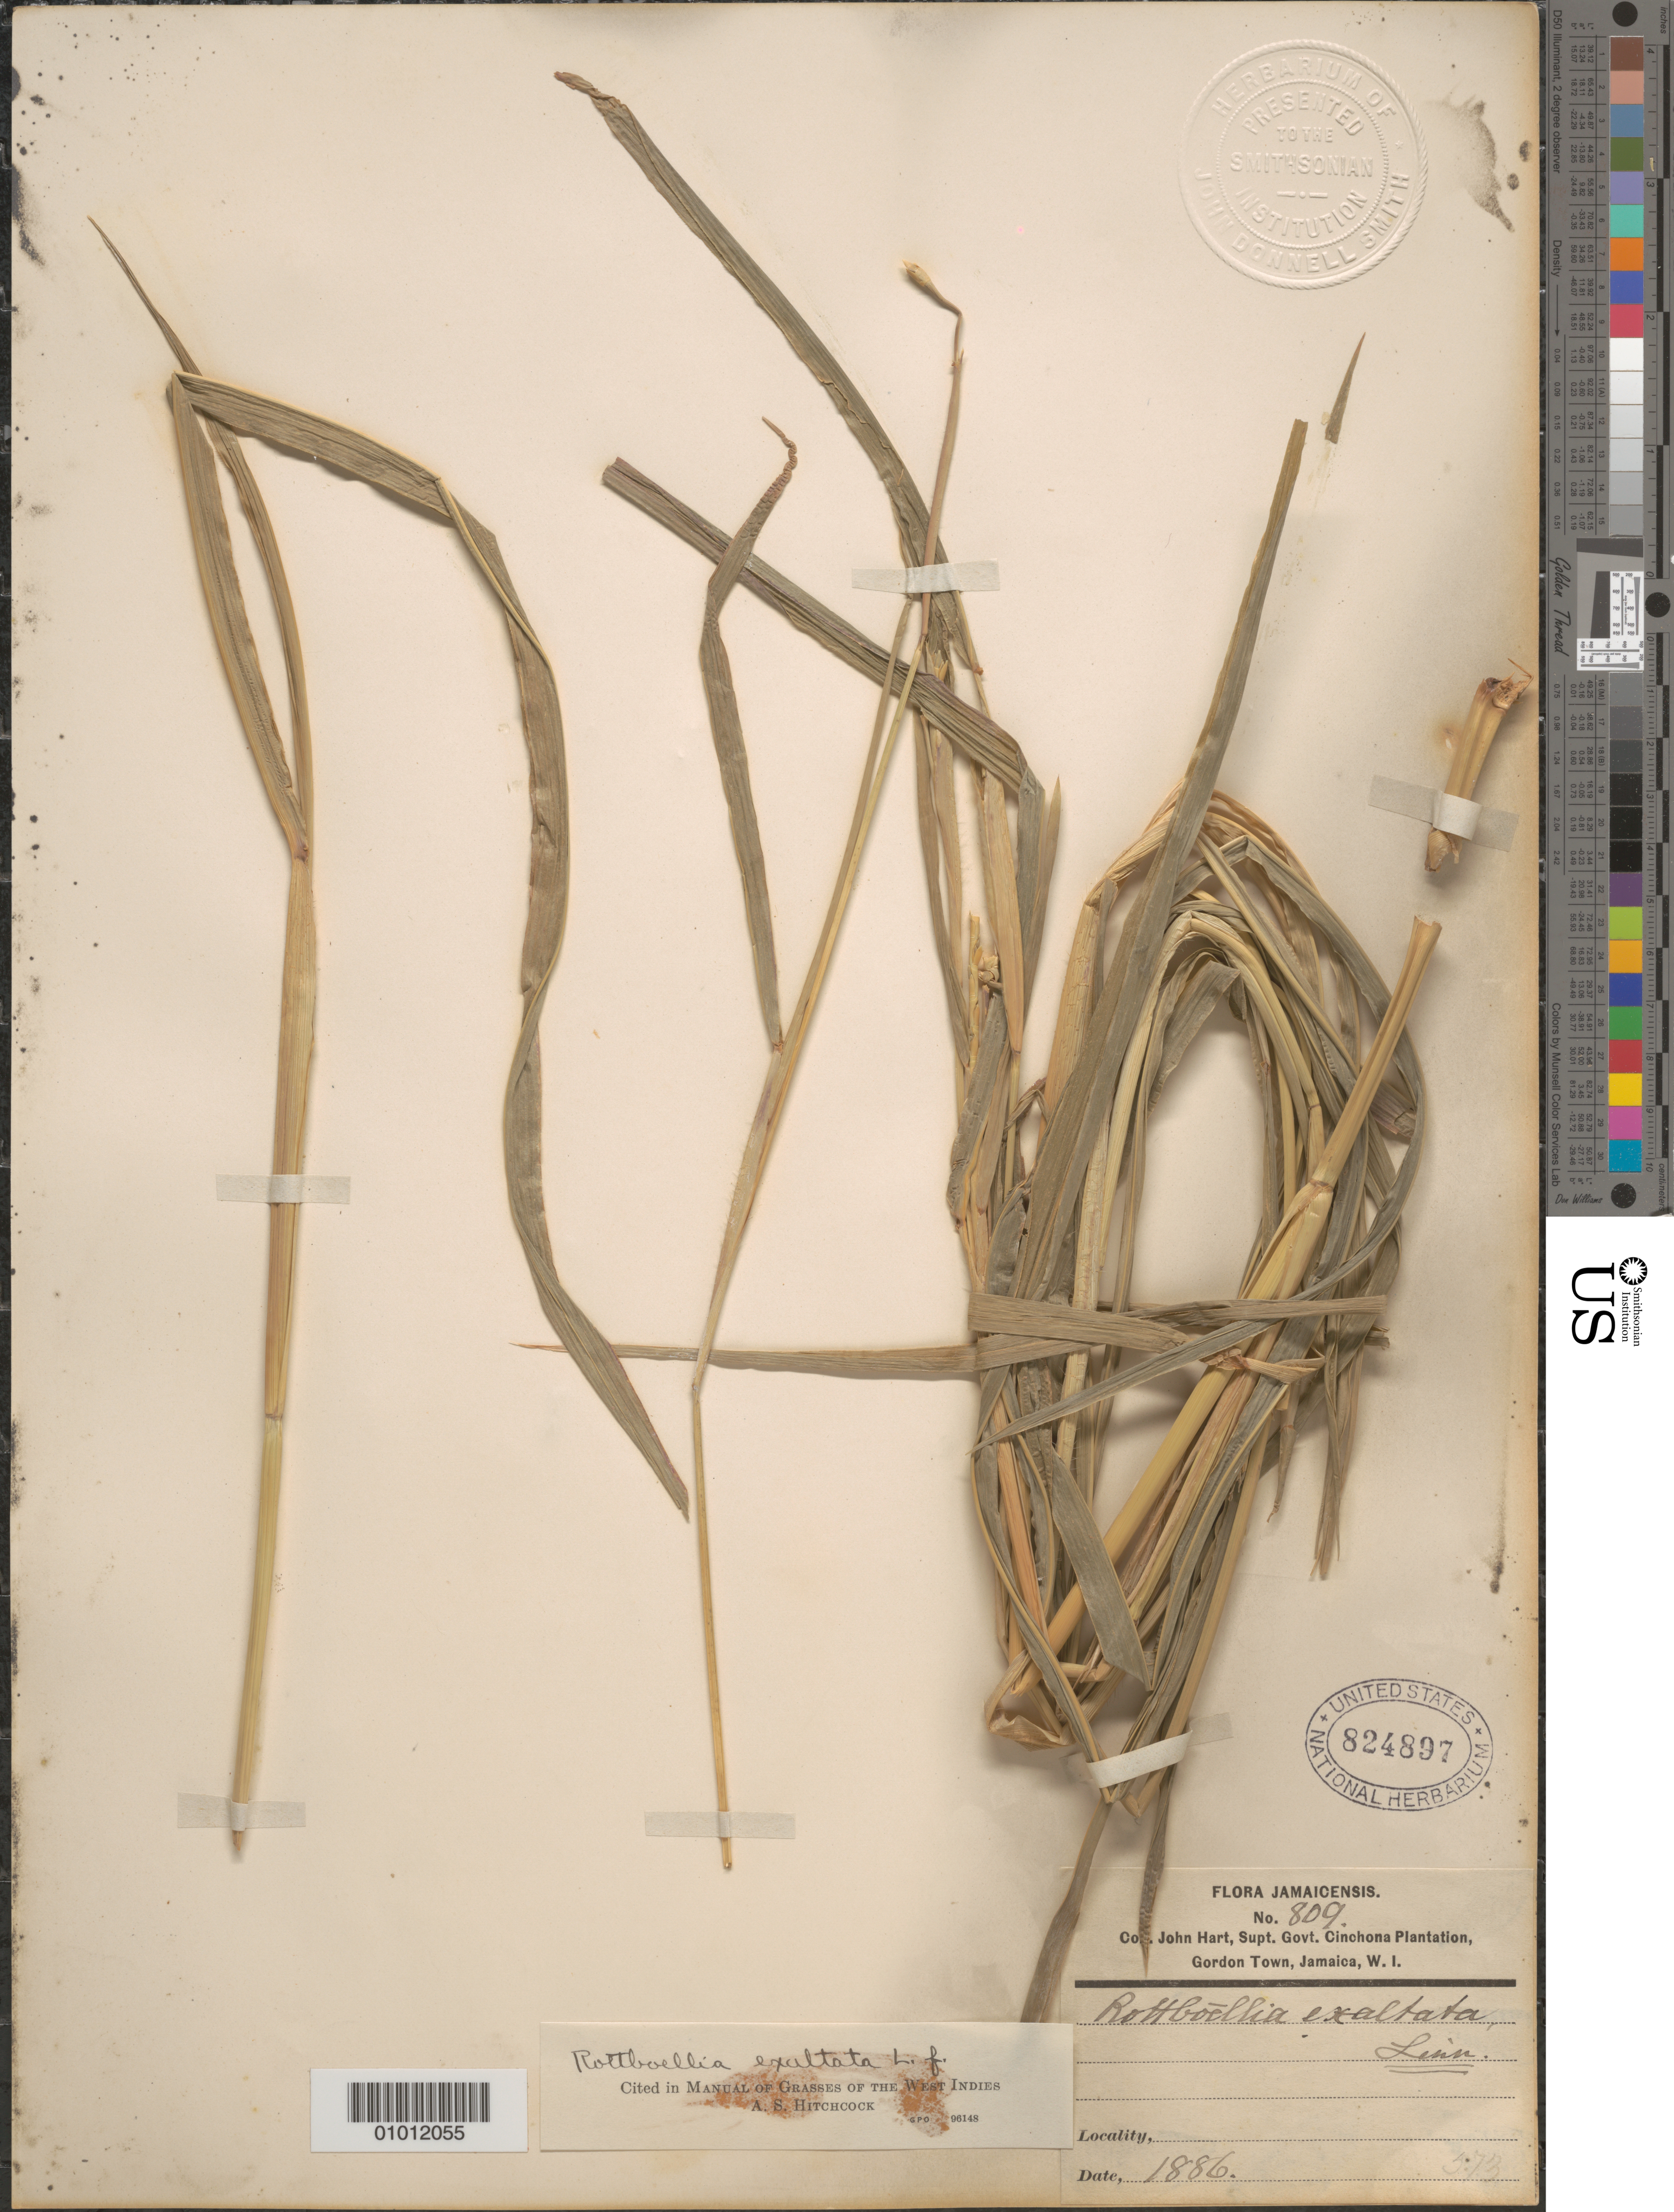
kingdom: Plantae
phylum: Tracheophyta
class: Liliopsida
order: Poales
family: Poaceae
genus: Rottboellia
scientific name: Rottboellia cochinchinensis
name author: (Lour.) Clayton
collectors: J. Hart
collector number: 809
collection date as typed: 1886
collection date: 1886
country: Jamaica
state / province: Saint Andrew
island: Jamaica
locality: Chinchona plantation, Gordon Town.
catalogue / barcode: US 824897